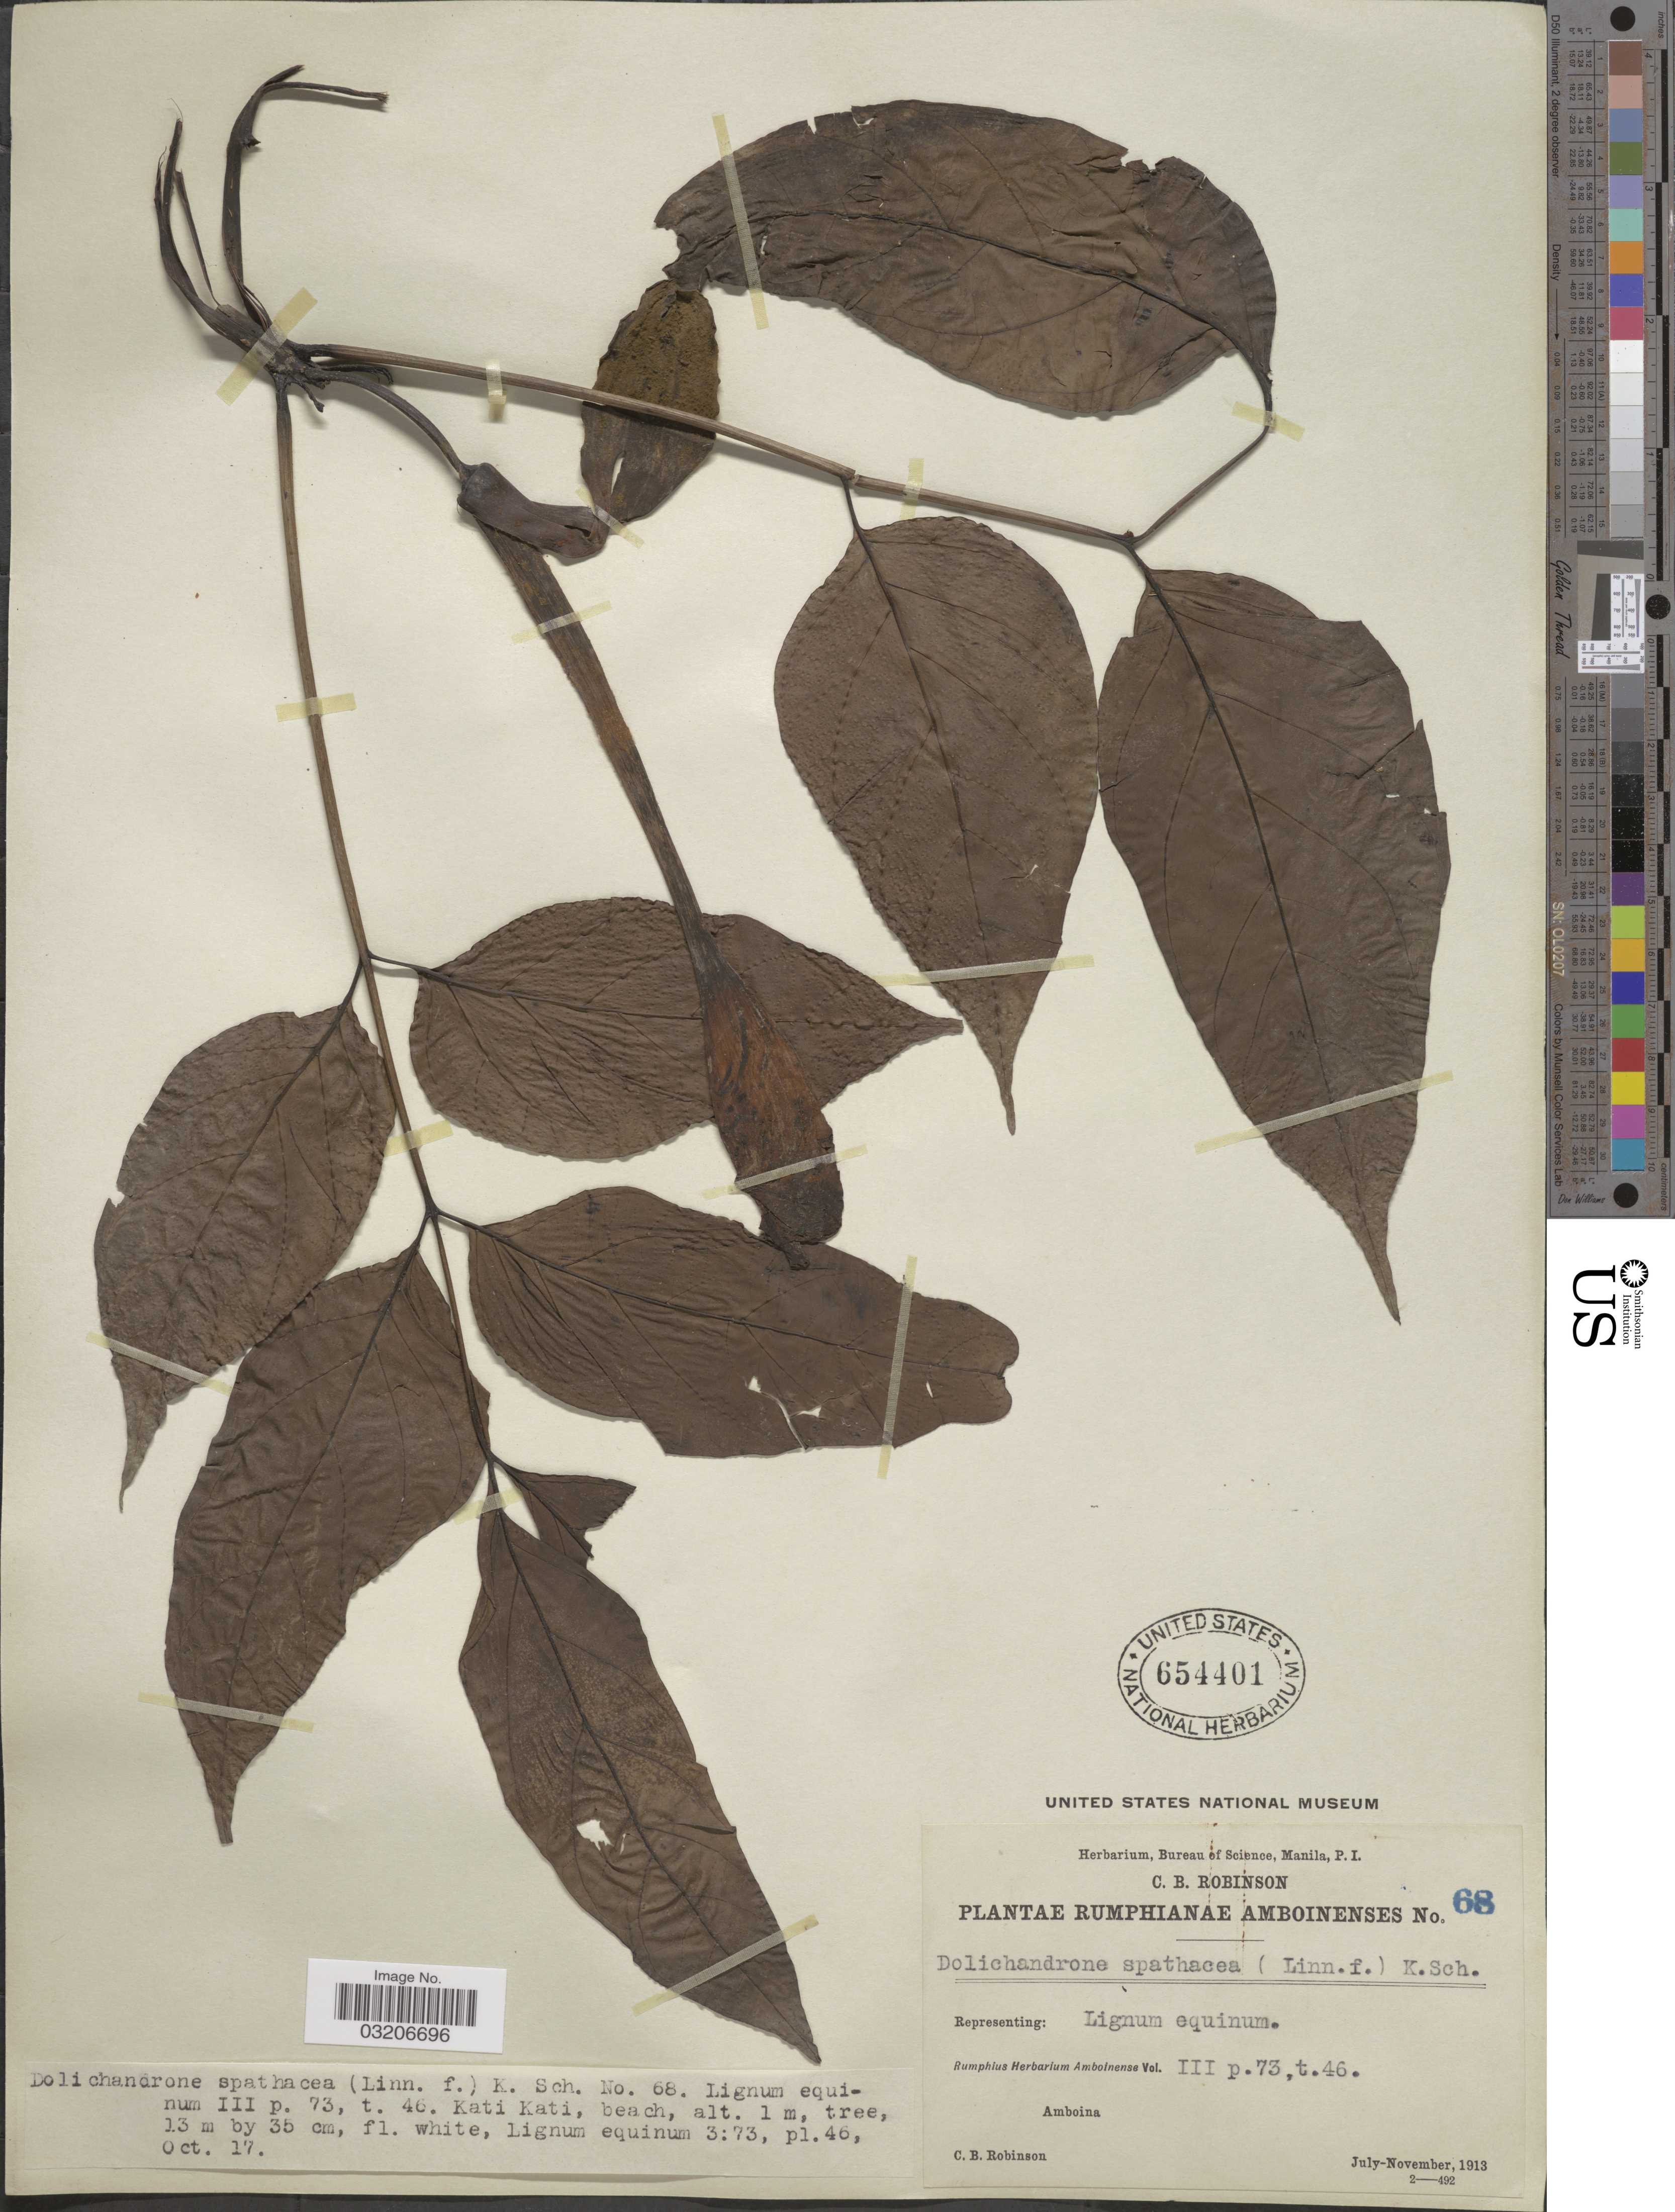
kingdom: Plantae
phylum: Tracheophyta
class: Magnoliopsida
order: Lamiales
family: Bignoniaceae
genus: Dolichandrone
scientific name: Dolichandrone spathacea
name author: (L. f.) K. Schum.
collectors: C. Robinson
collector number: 68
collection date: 1913-10-17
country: Indonesia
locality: Kati Kati, beach [unsure placement]. Amboina.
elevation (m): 1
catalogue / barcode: US 654401